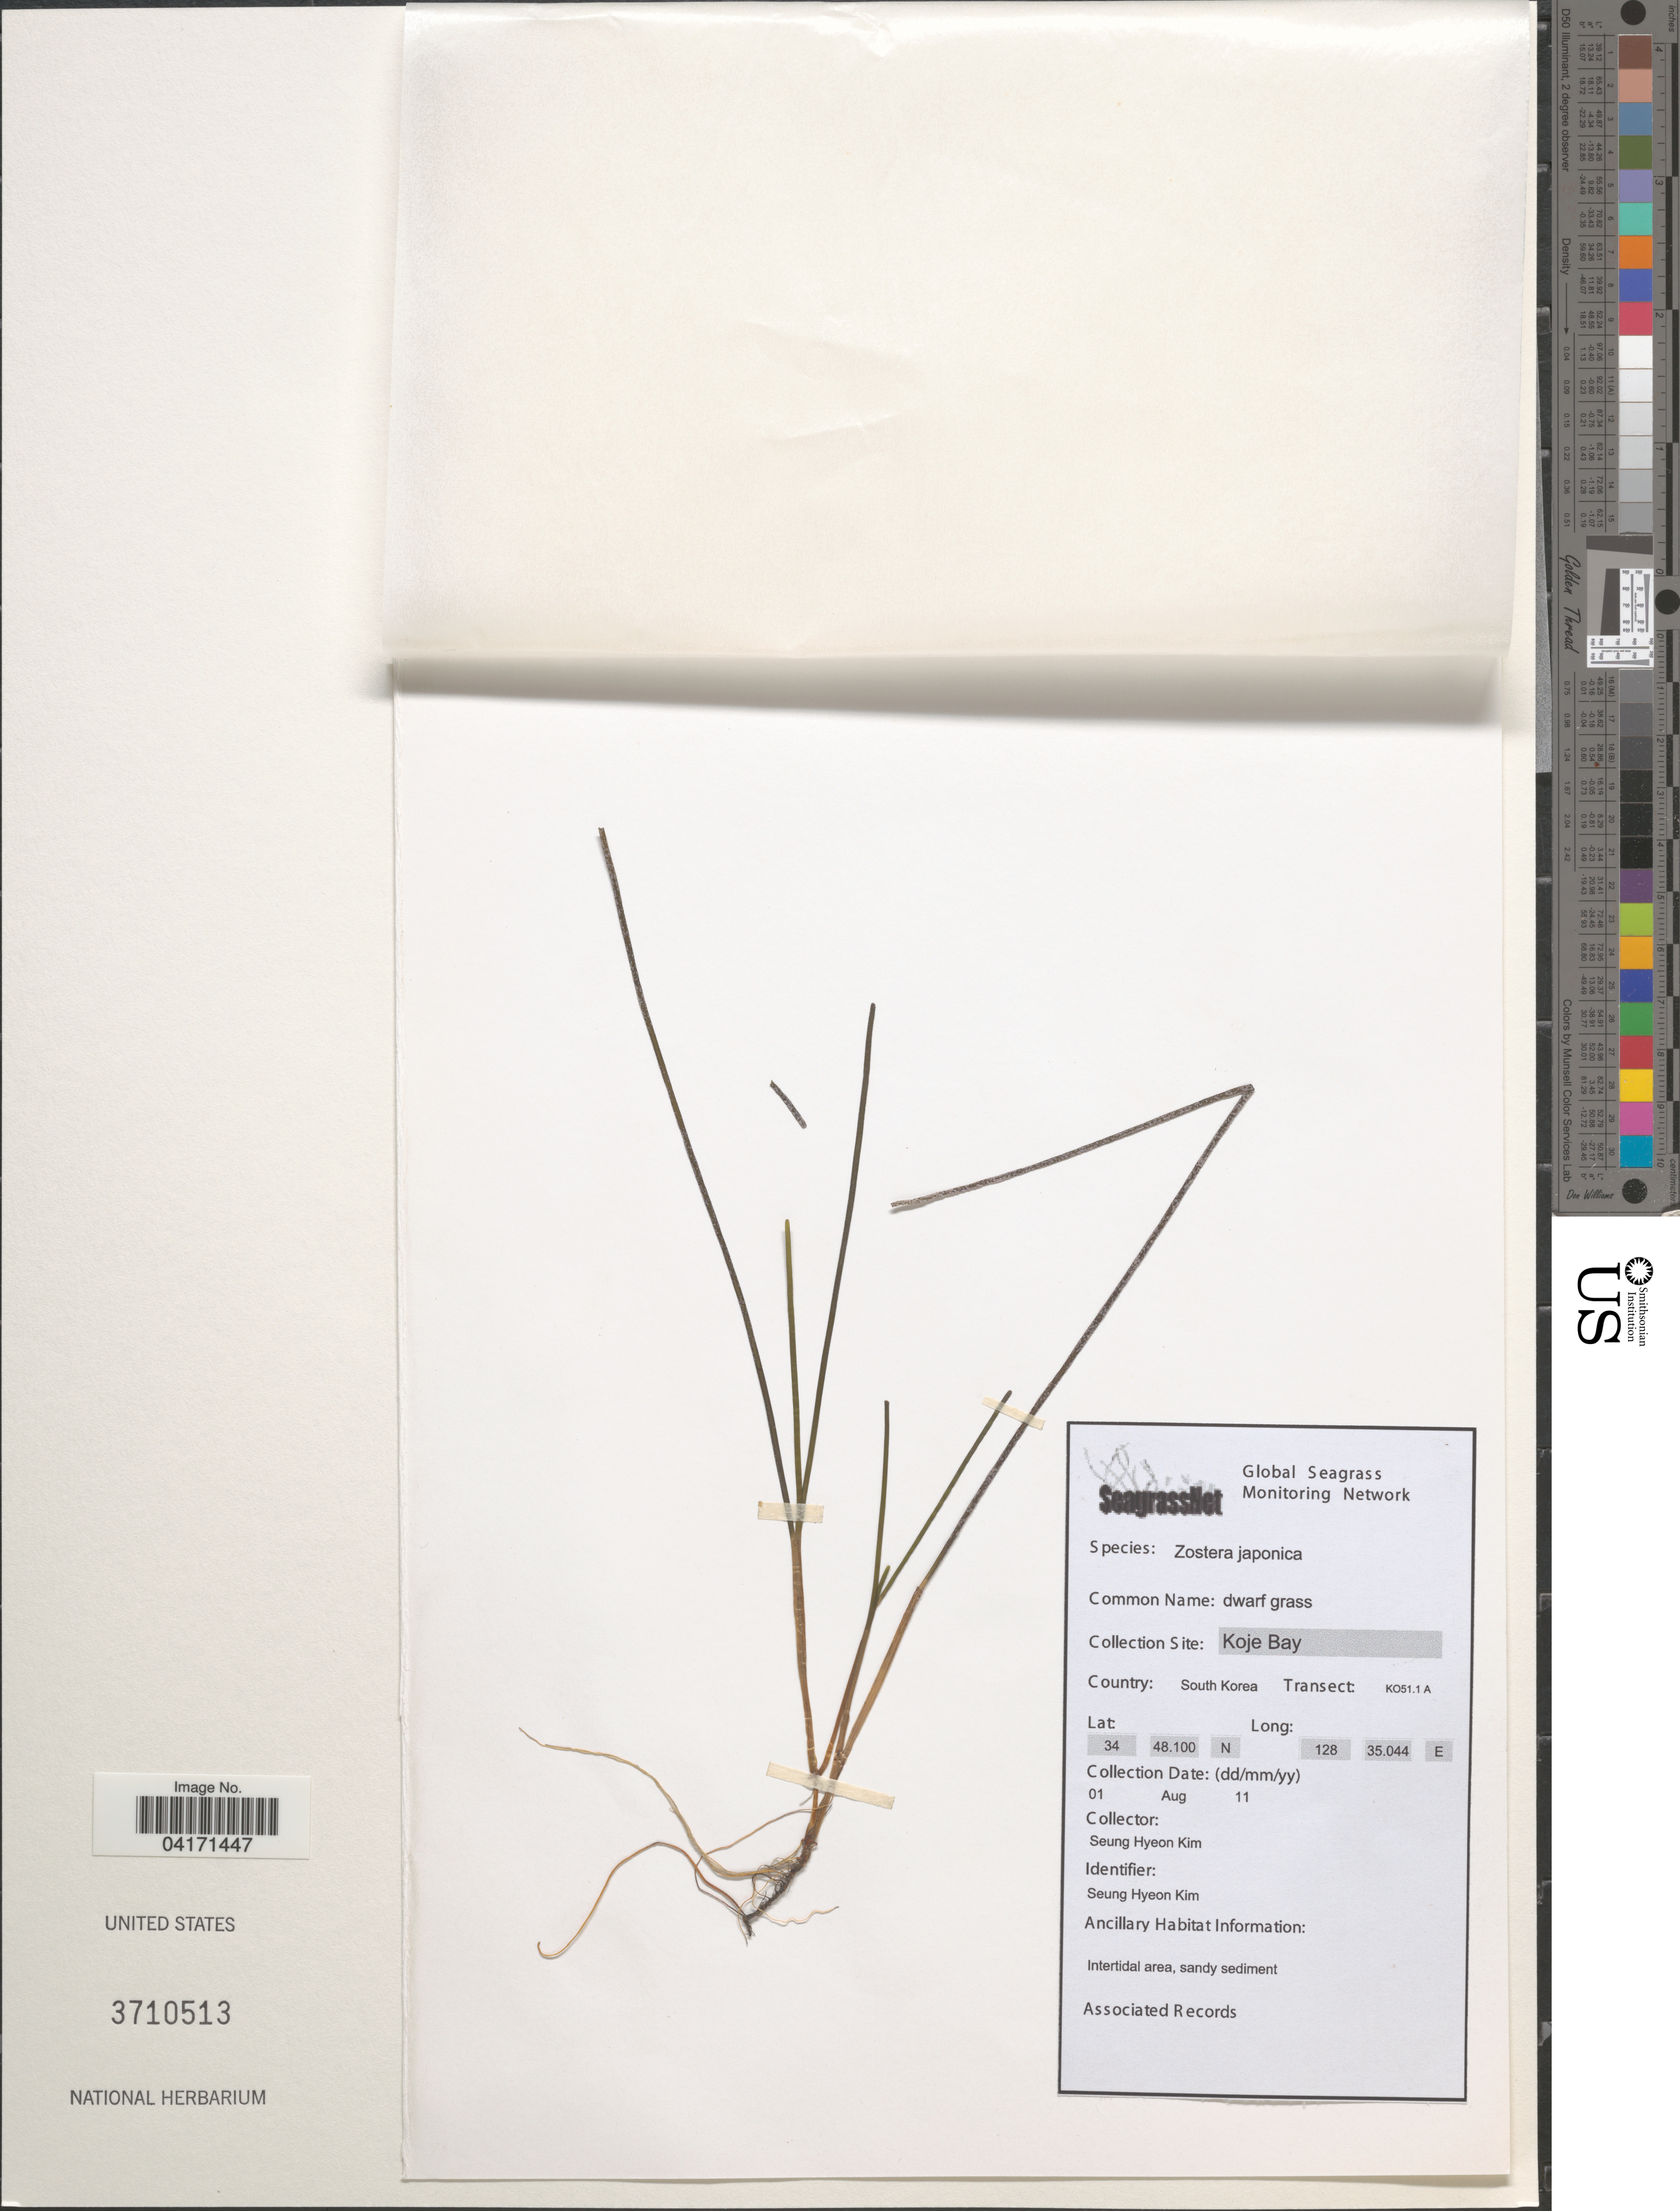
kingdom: Plantae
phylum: Tracheophyta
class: Liliopsida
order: Alismatales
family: Zosteraceae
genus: Zostera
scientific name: Zostera japonica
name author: Asch. & Graebn.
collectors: S. Kim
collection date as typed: Transcribed d/m/y: 1/8/11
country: South Korea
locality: Koje Bay. Transect: KO51.1 A.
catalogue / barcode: US 3710513